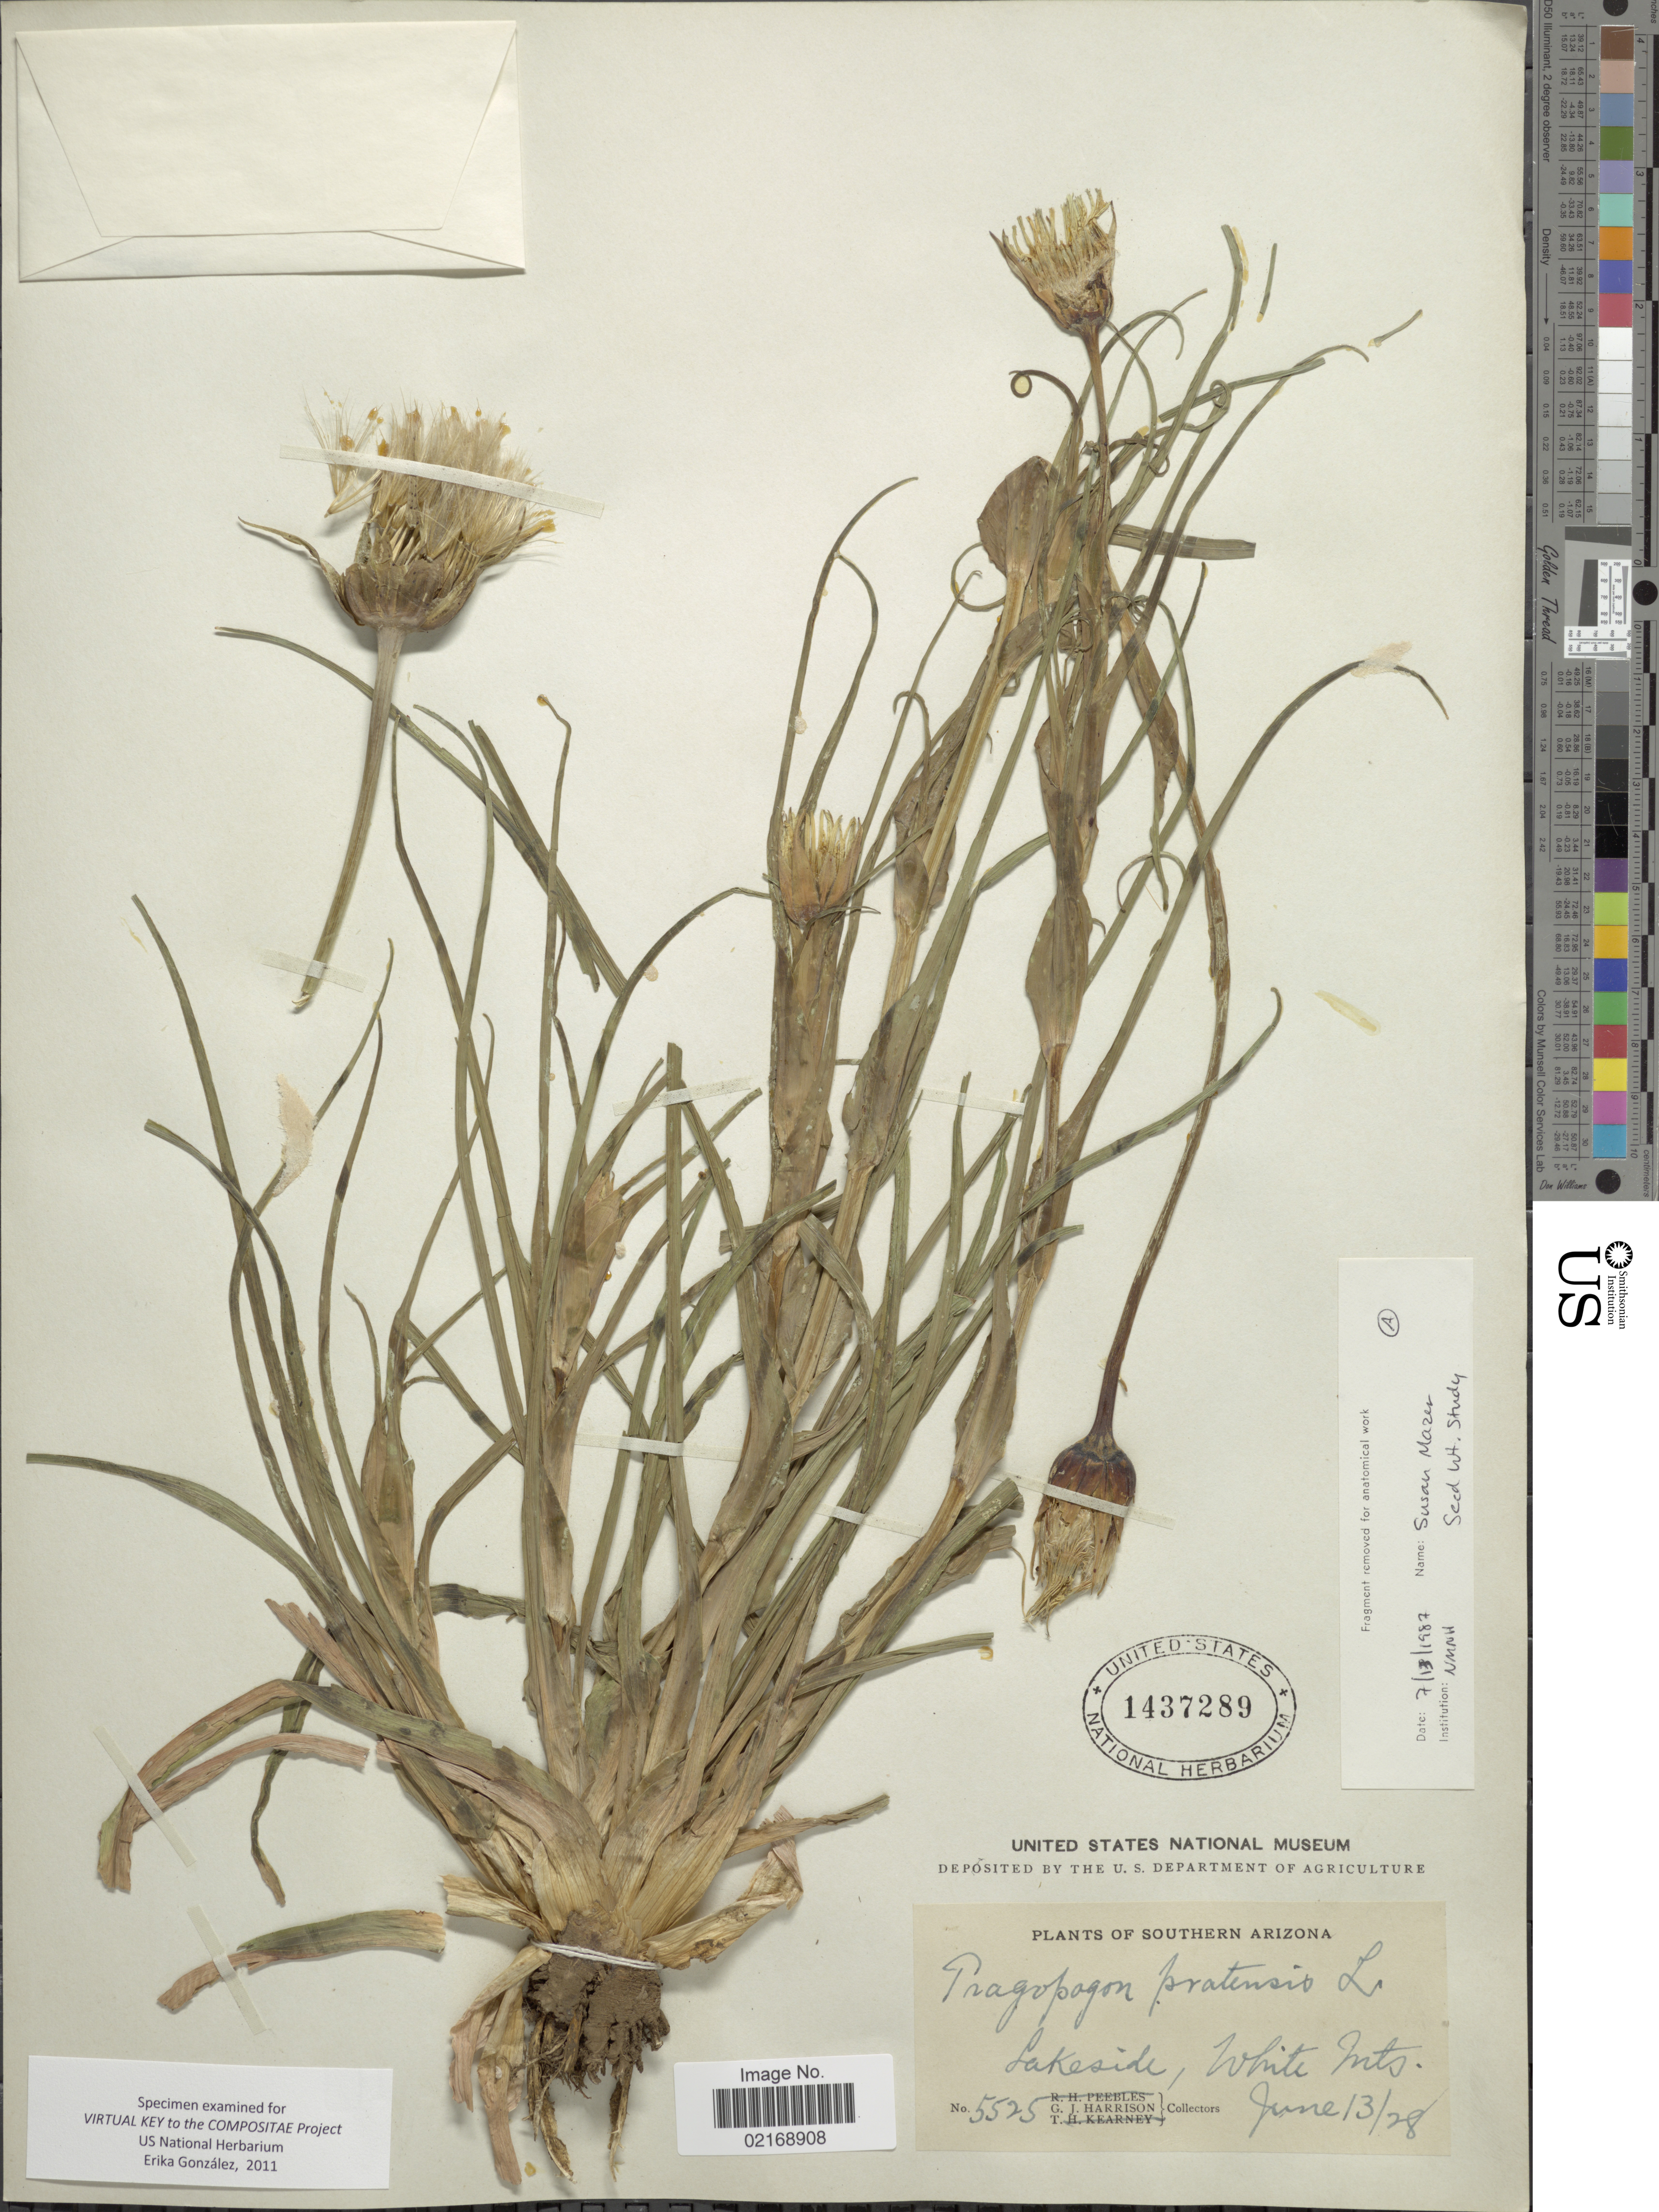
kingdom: Plantae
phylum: Tracheophyta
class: Magnoliopsida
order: Asterales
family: Asteraceae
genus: Tragopogon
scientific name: Tragopogon pratensis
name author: L.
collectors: G. J. Harrison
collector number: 5525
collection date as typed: Transcribed d/m/y: 13/6/28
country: United States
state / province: Arizona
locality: Southern Arizona. Lakeside, White Mts.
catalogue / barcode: US 1437289